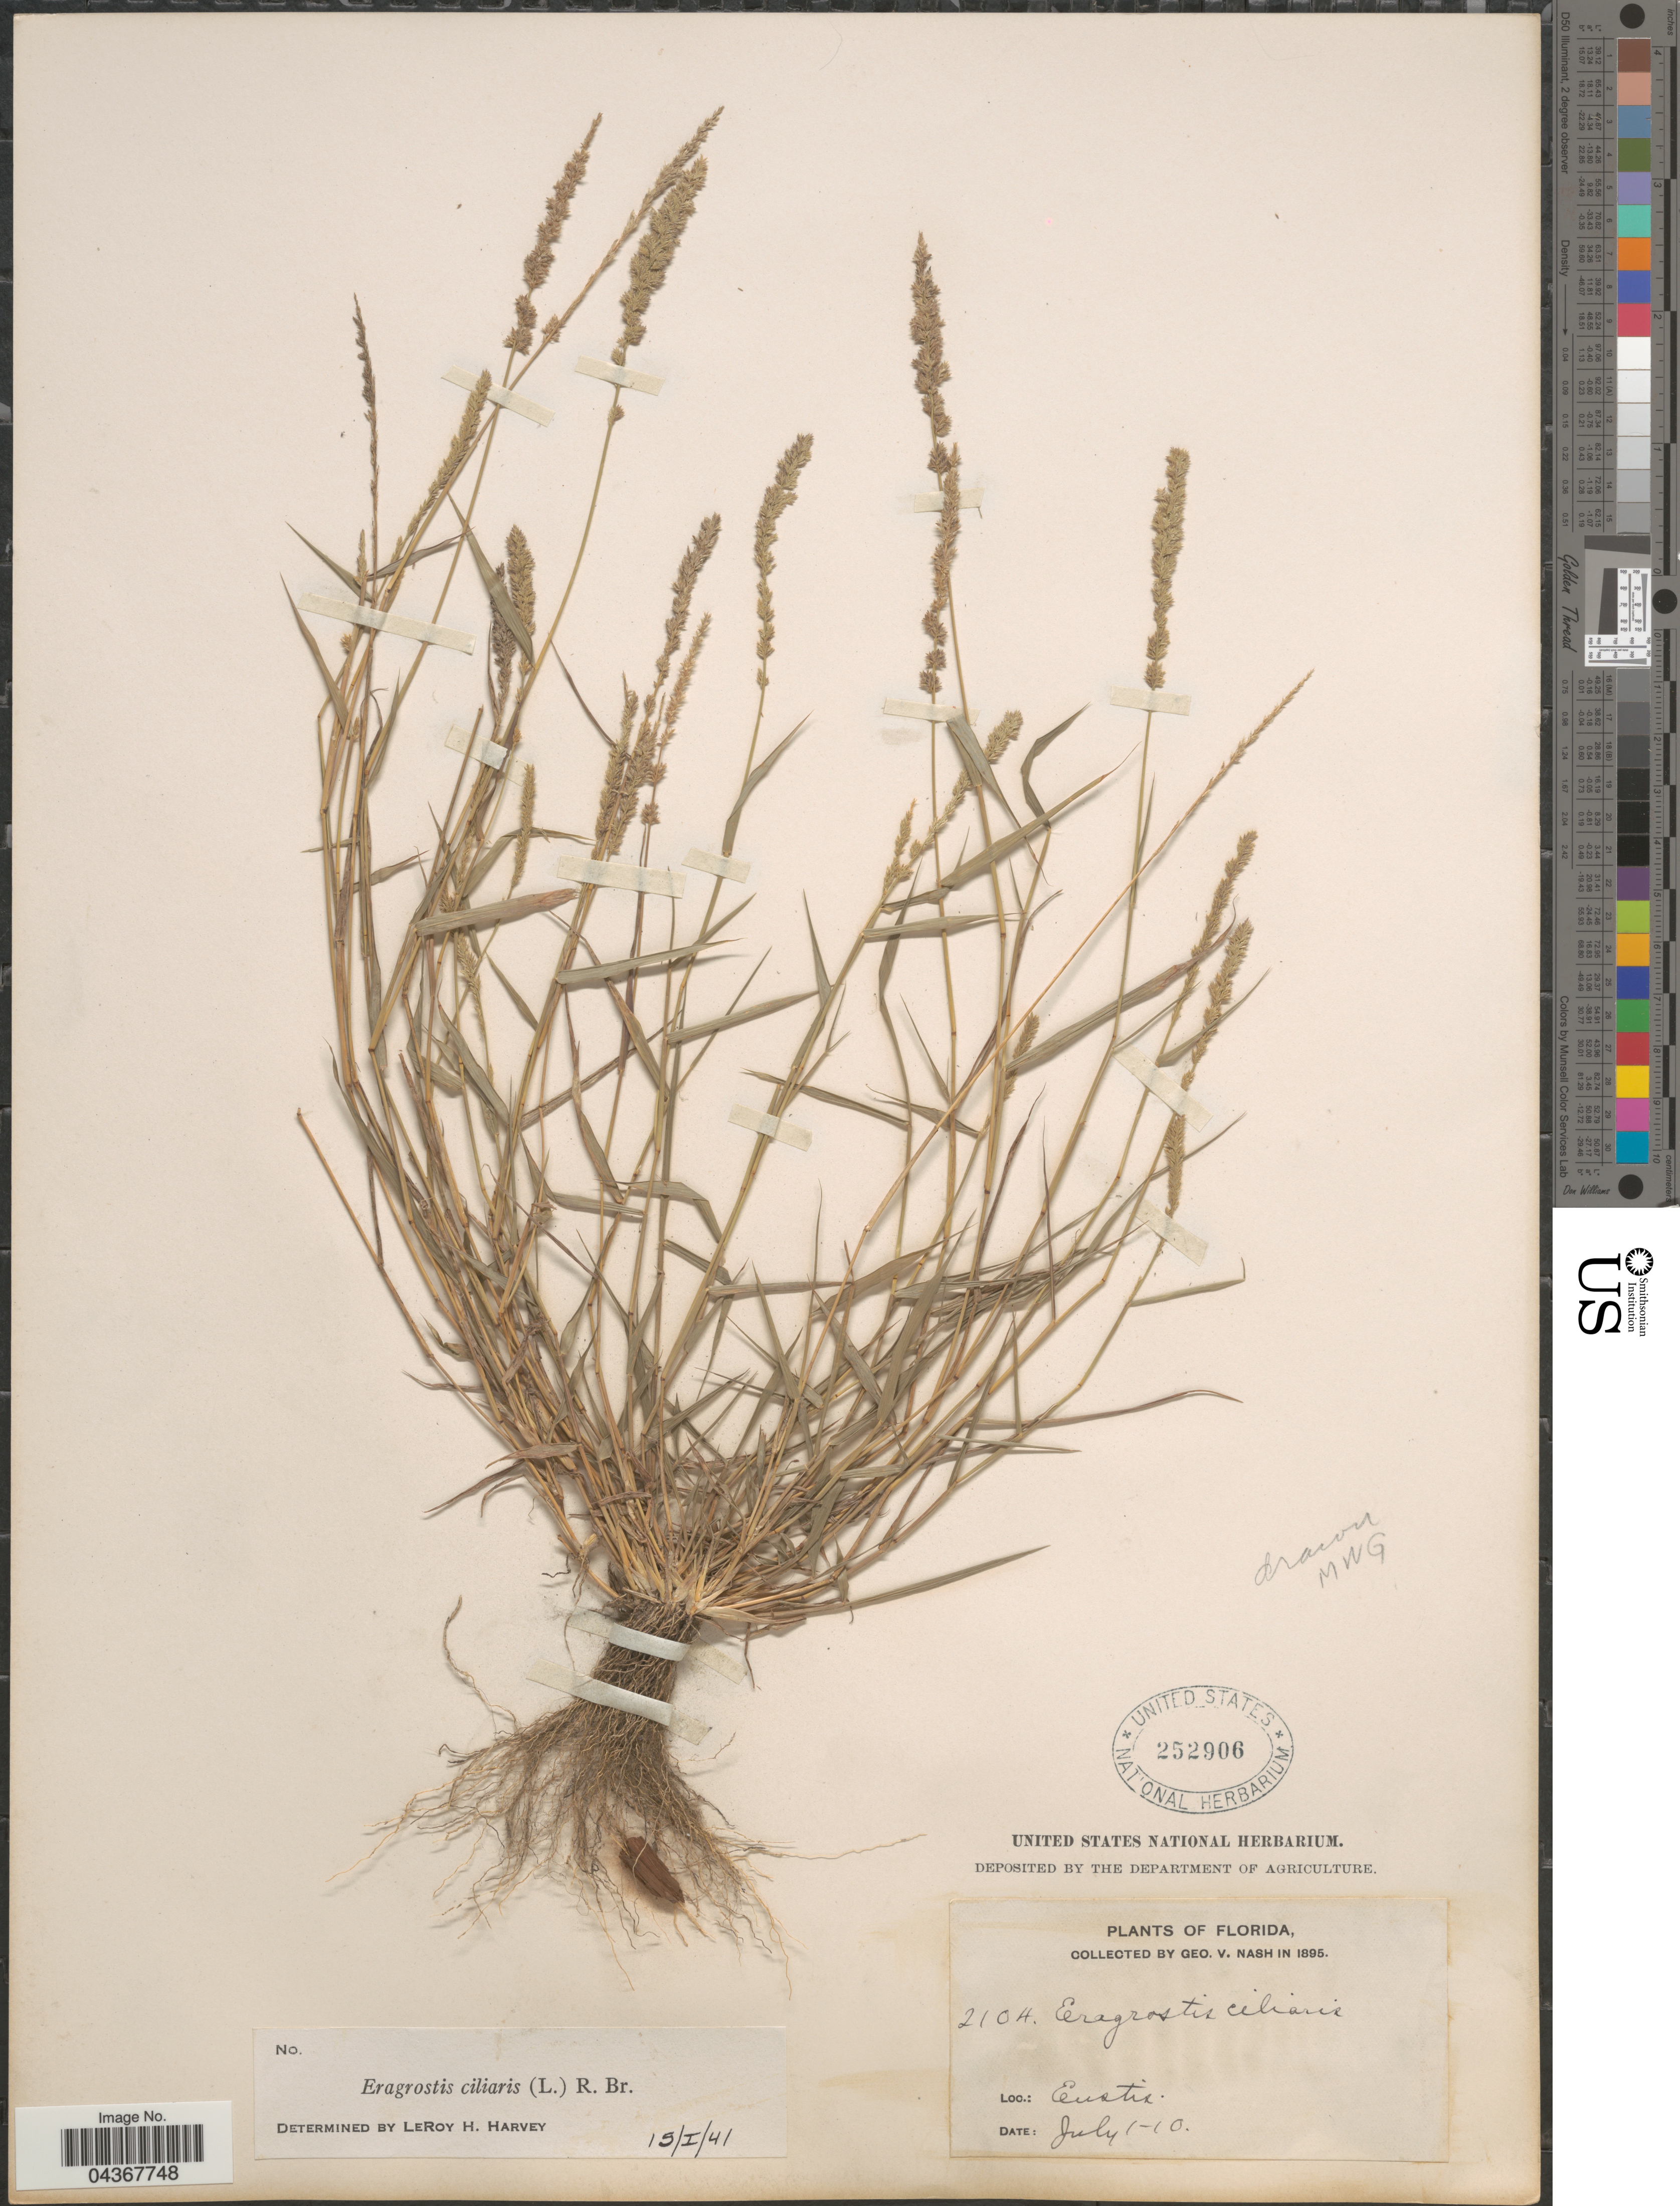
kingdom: Plantae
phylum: Tracheophyta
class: Liliopsida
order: Poales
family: Poaceae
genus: Eragrostis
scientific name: Eragrostis ciliaris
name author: (L.) R. Br.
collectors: G. V. Nash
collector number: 2104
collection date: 1895-07-01/1895-07-10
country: United States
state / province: Florida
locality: Eustis.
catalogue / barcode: US 252906